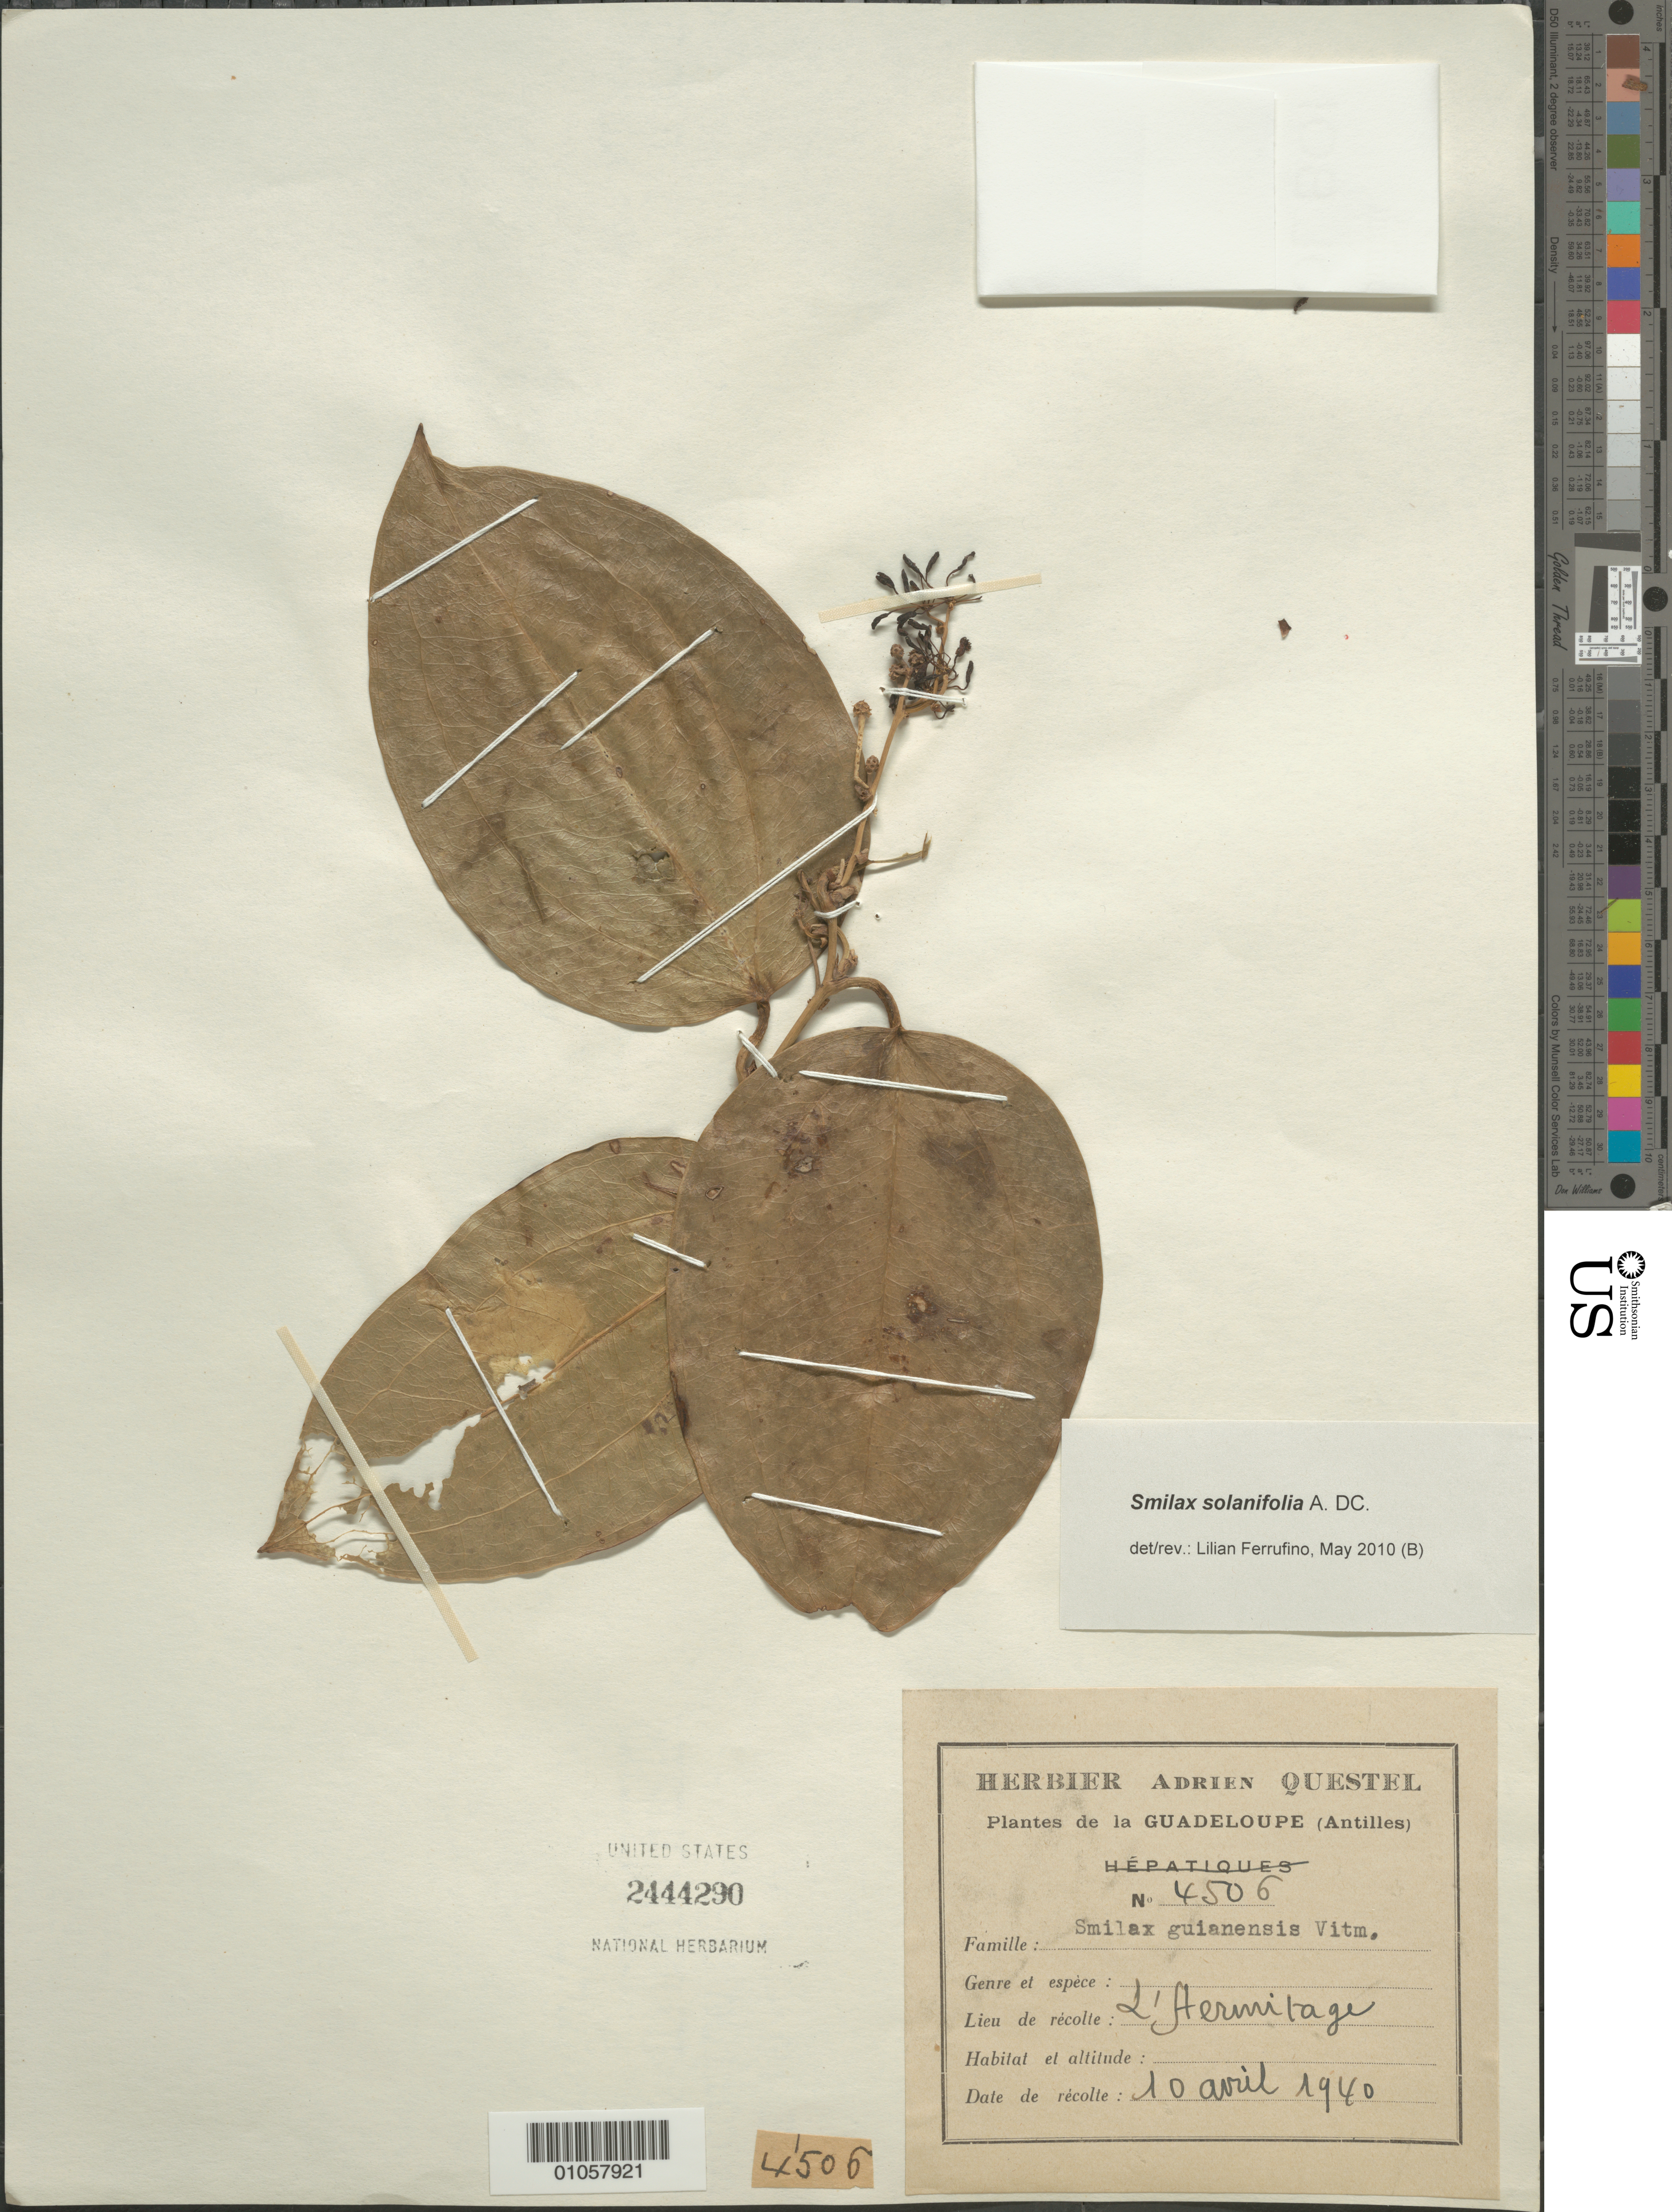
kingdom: Plantae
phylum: Tracheophyta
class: Liliopsida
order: Liliales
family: Smilacaceae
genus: Smilax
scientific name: Smilax guianensis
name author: Vitman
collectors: A. Questel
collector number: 4506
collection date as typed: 10 Apr 1940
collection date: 1940-04-10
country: Guadeloupe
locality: L'Hermitage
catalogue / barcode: US 2444290